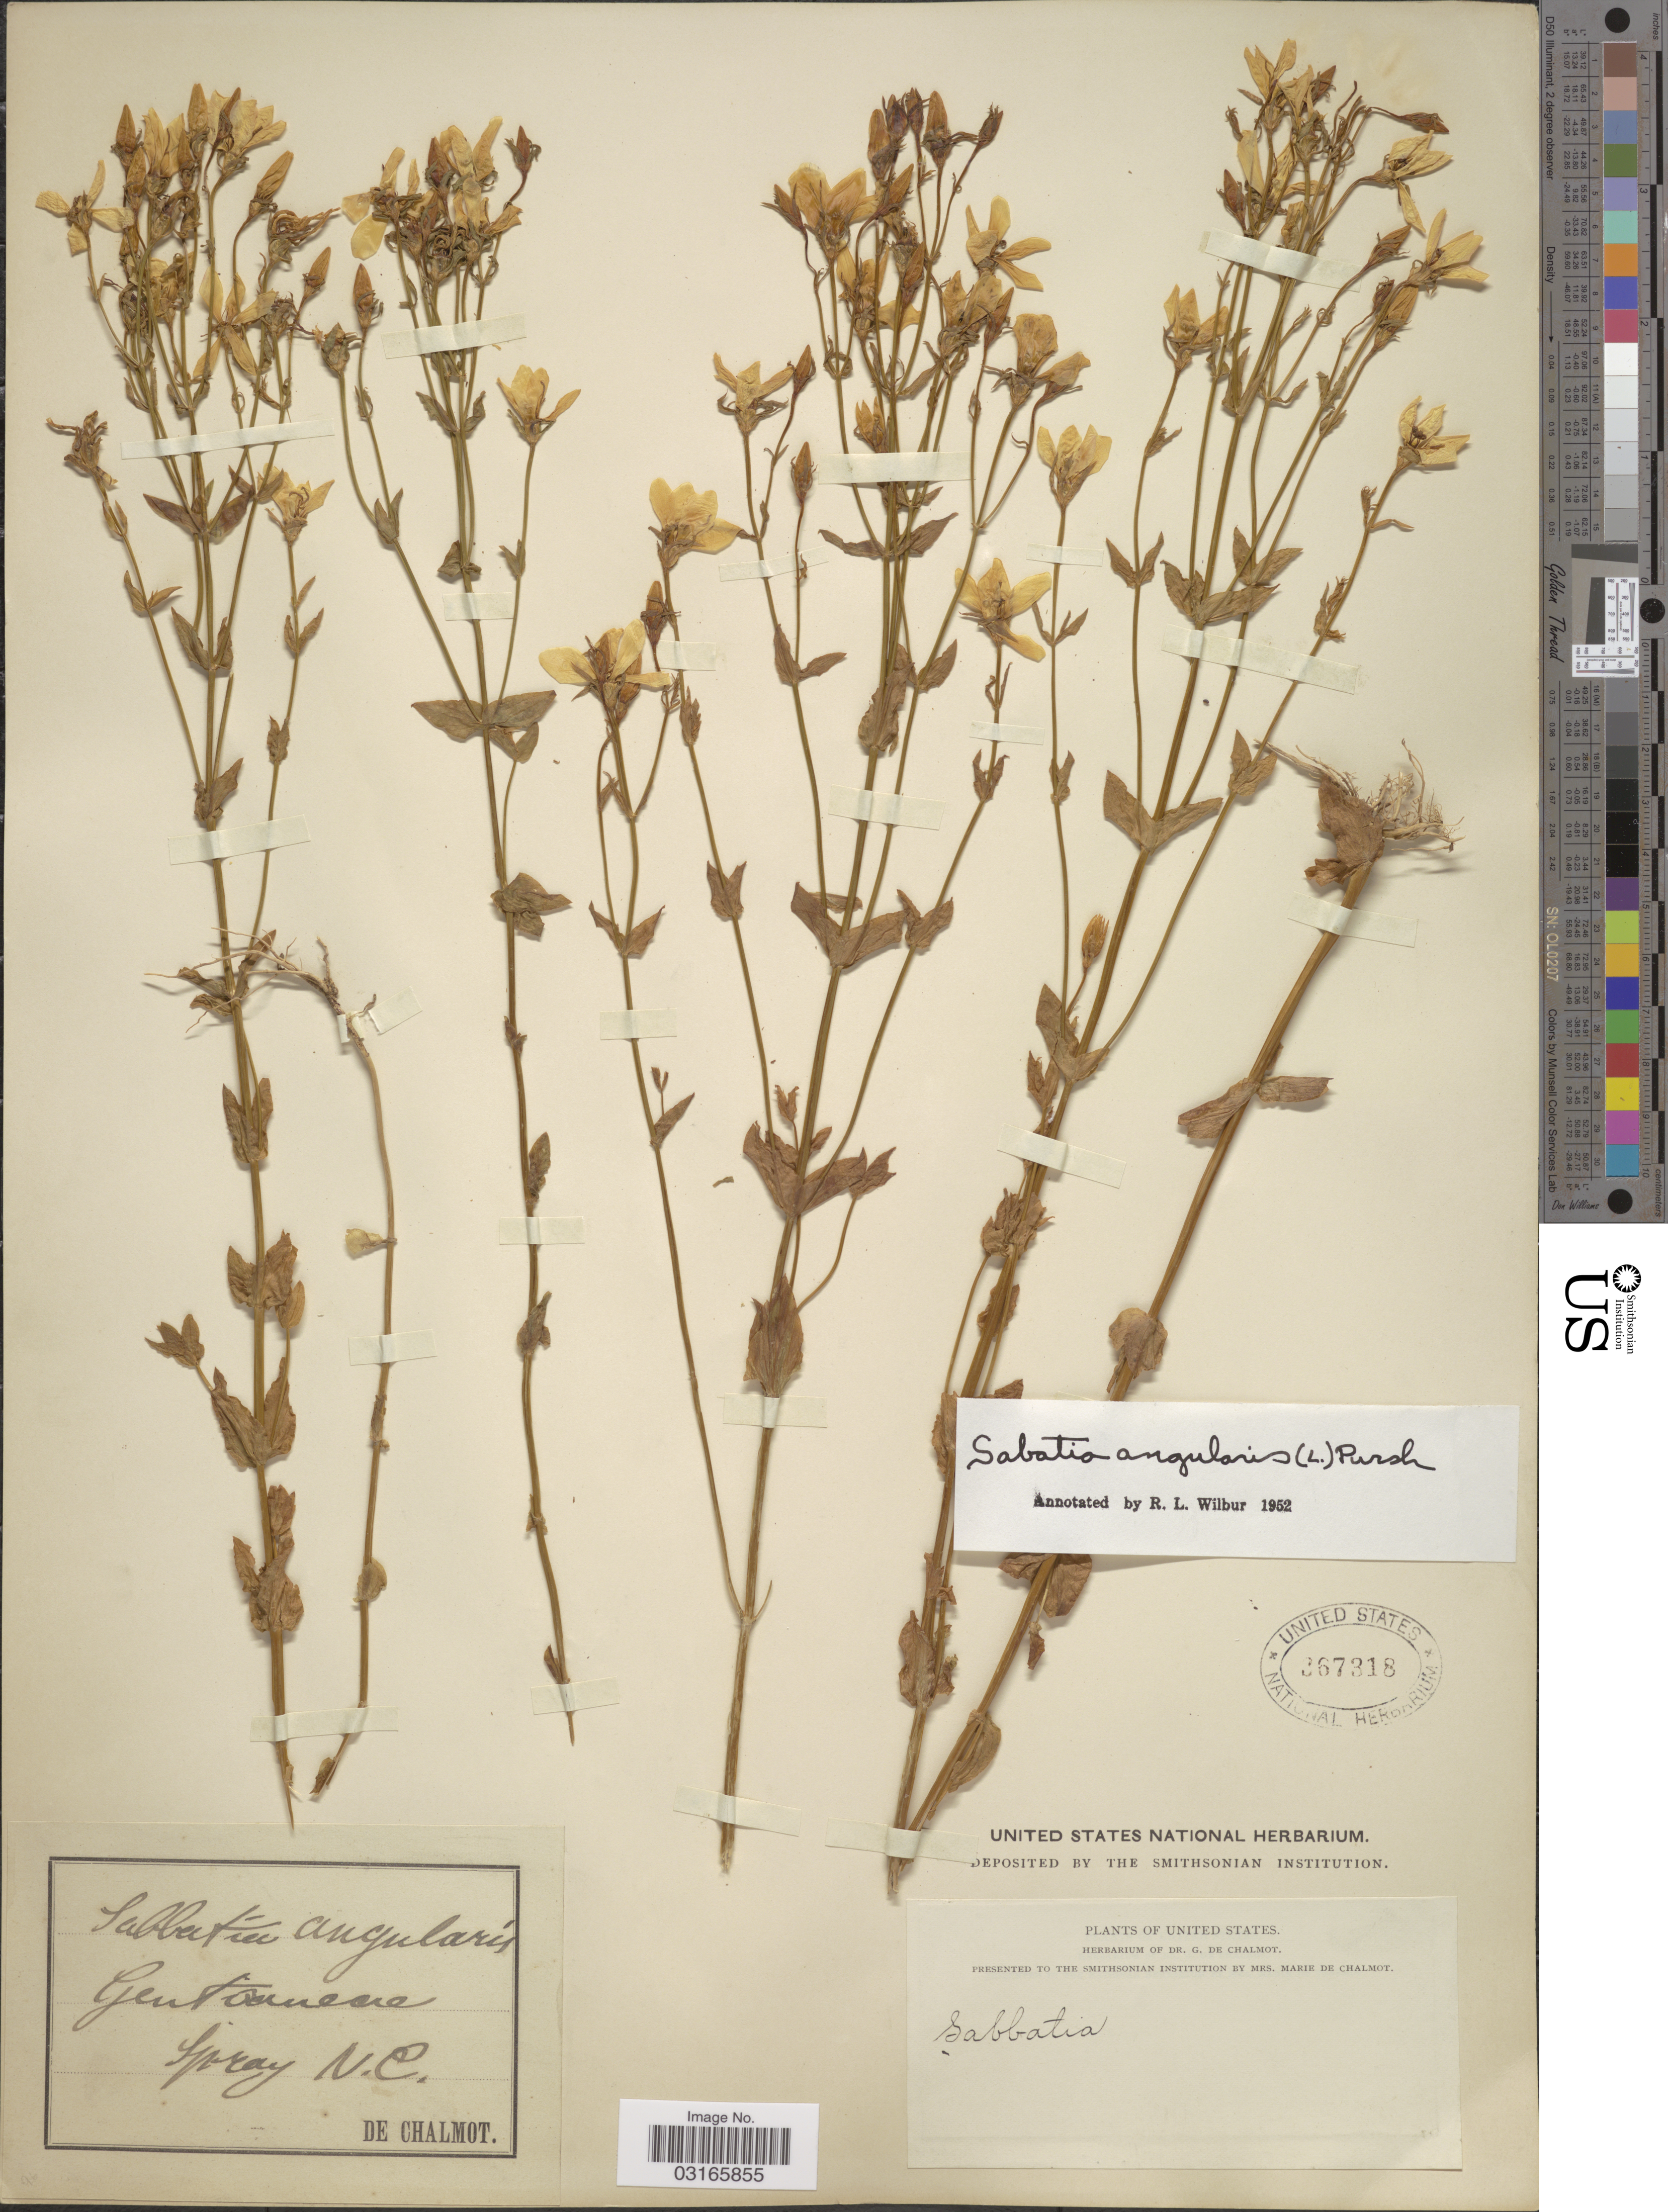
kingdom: Plantae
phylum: Tracheophyta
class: Magnoliopsida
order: Gentianales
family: Gentianaceae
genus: Sabatia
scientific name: Sabatia angularis (L.) Pursh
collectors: G. de Chalmot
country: United States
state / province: North Carolina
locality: Spray.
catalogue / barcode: US 367318